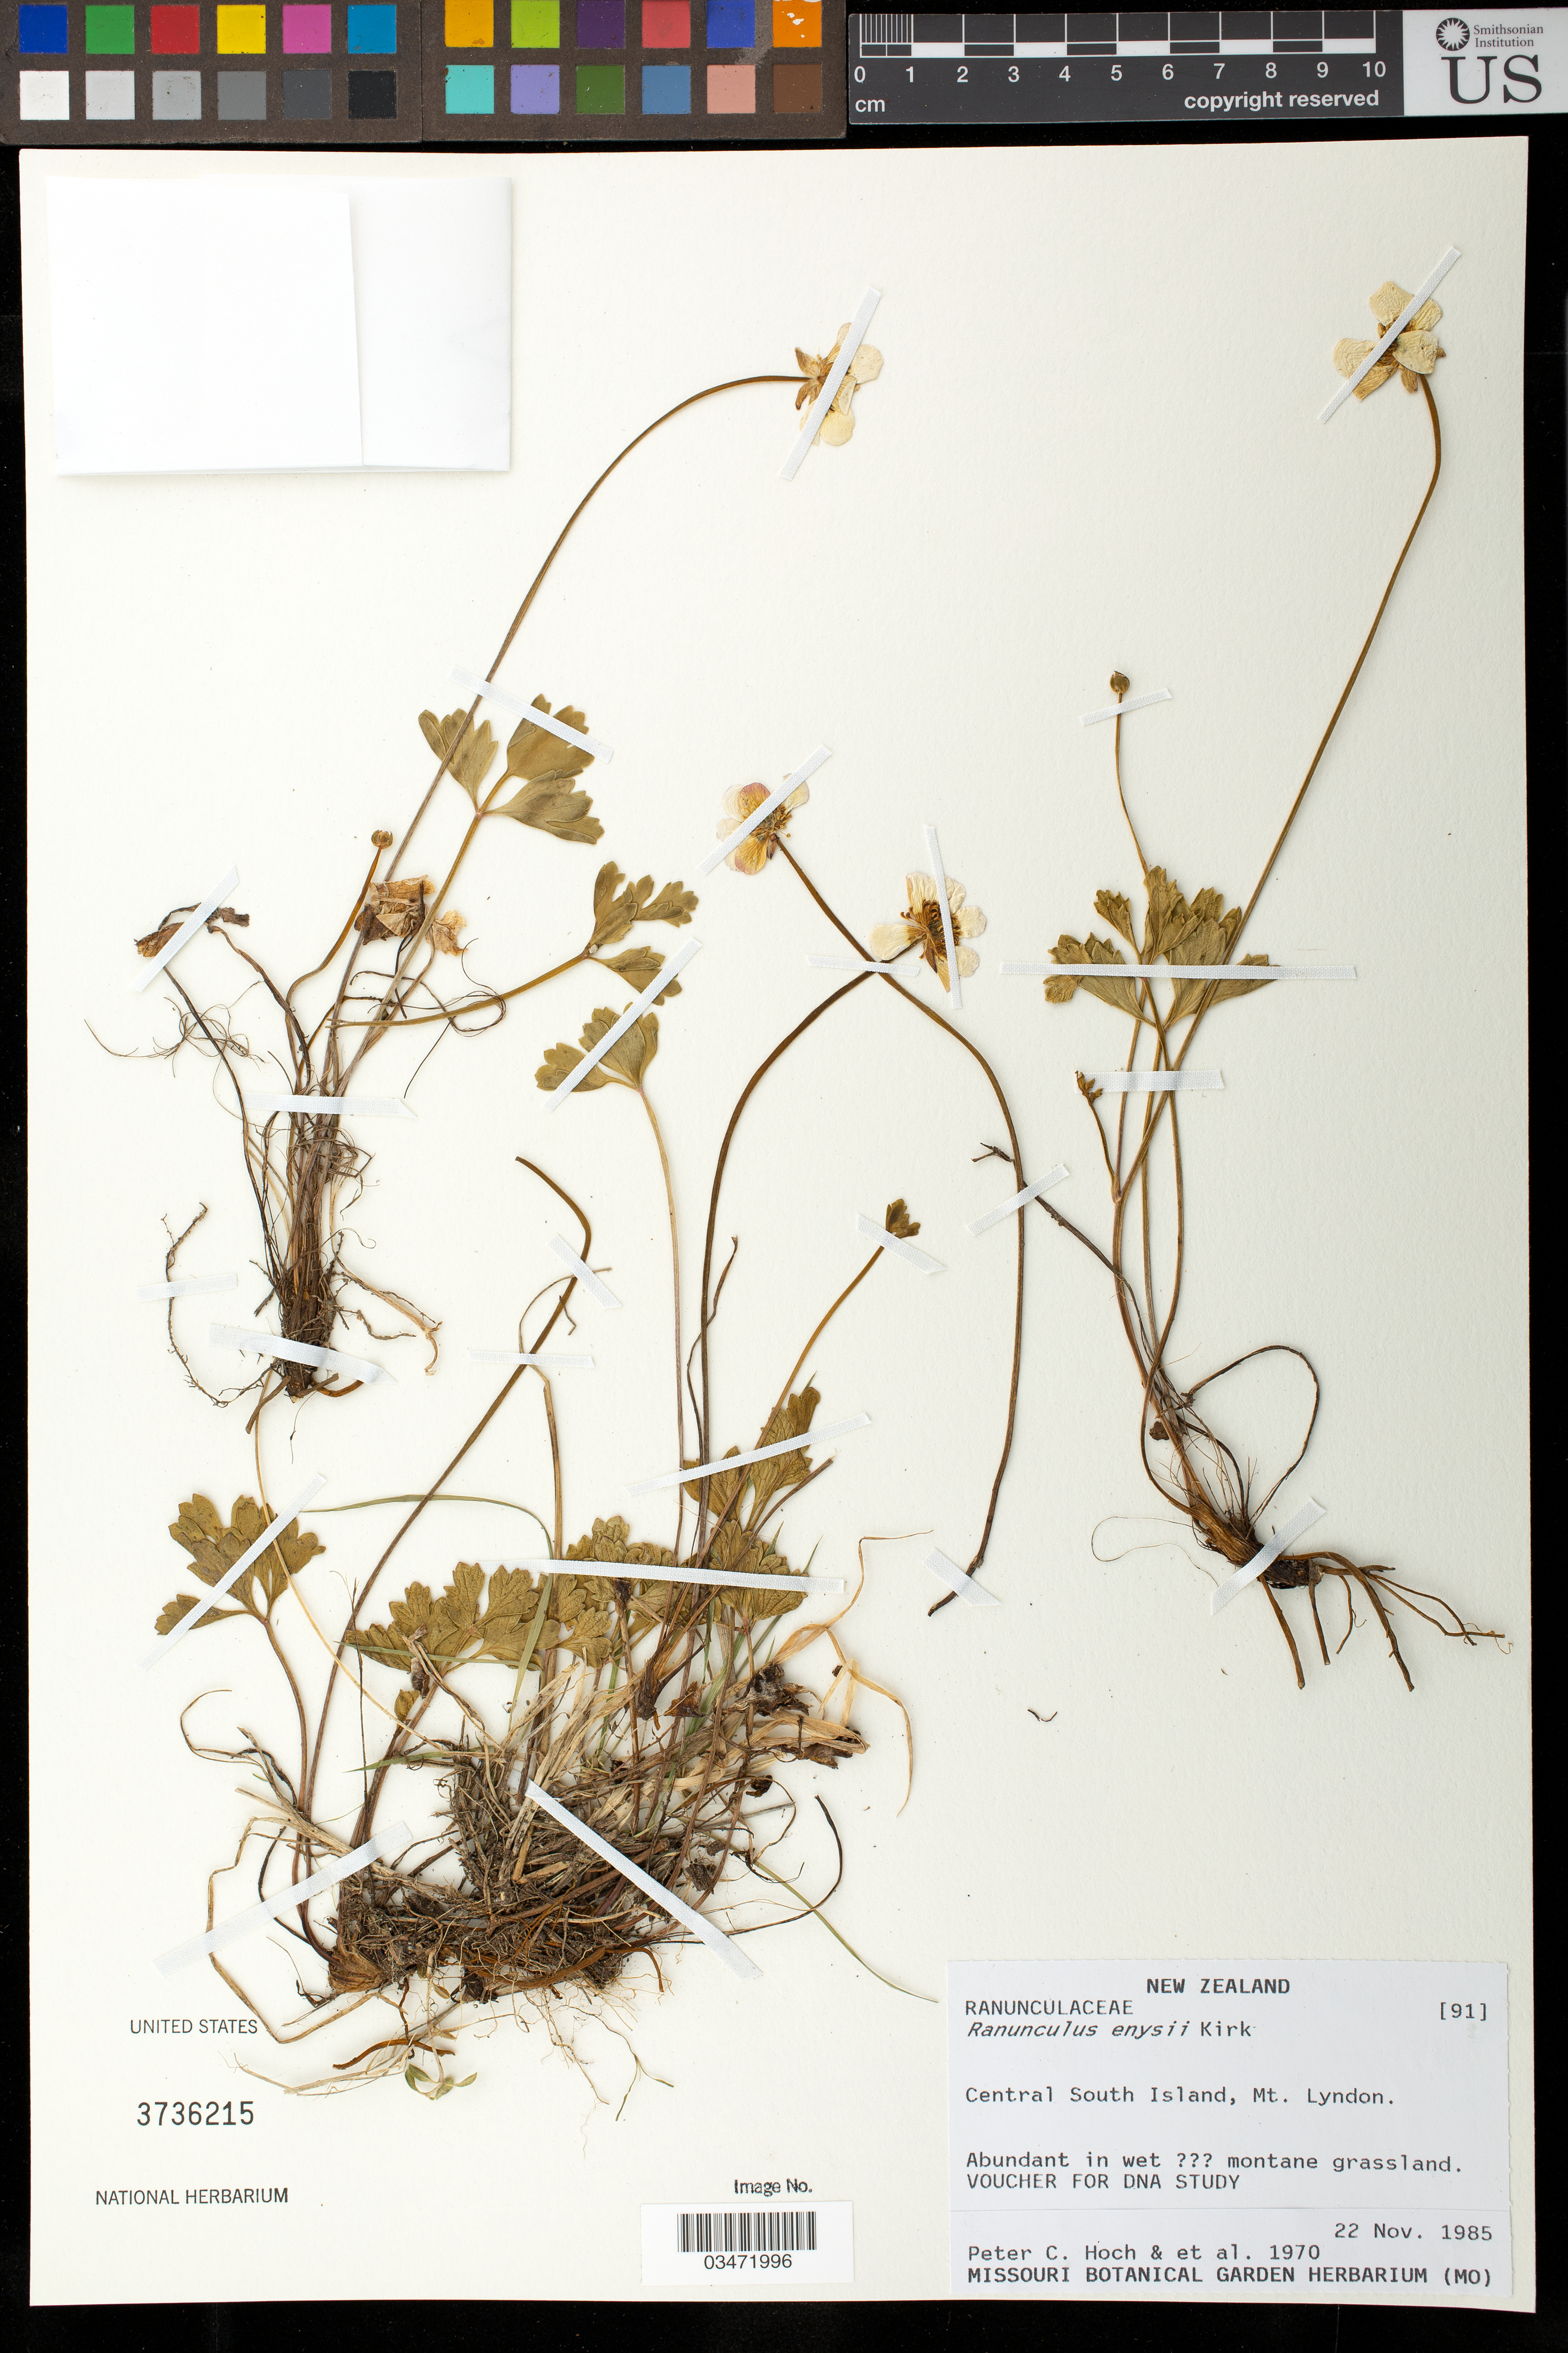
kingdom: Plantae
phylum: Tracheophyta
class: Magnoliopsida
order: Ranunculales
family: Ranunculaceae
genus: Ranunculus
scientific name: Ranunculus enysii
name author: Kirk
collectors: P. C. Hoch et al.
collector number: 1970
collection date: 1985-11-22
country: New Zealand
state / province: Canterbury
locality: Central South Island, Mt. Lyndon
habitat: Abundant in wet ??? montane grassland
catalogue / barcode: US 3736215